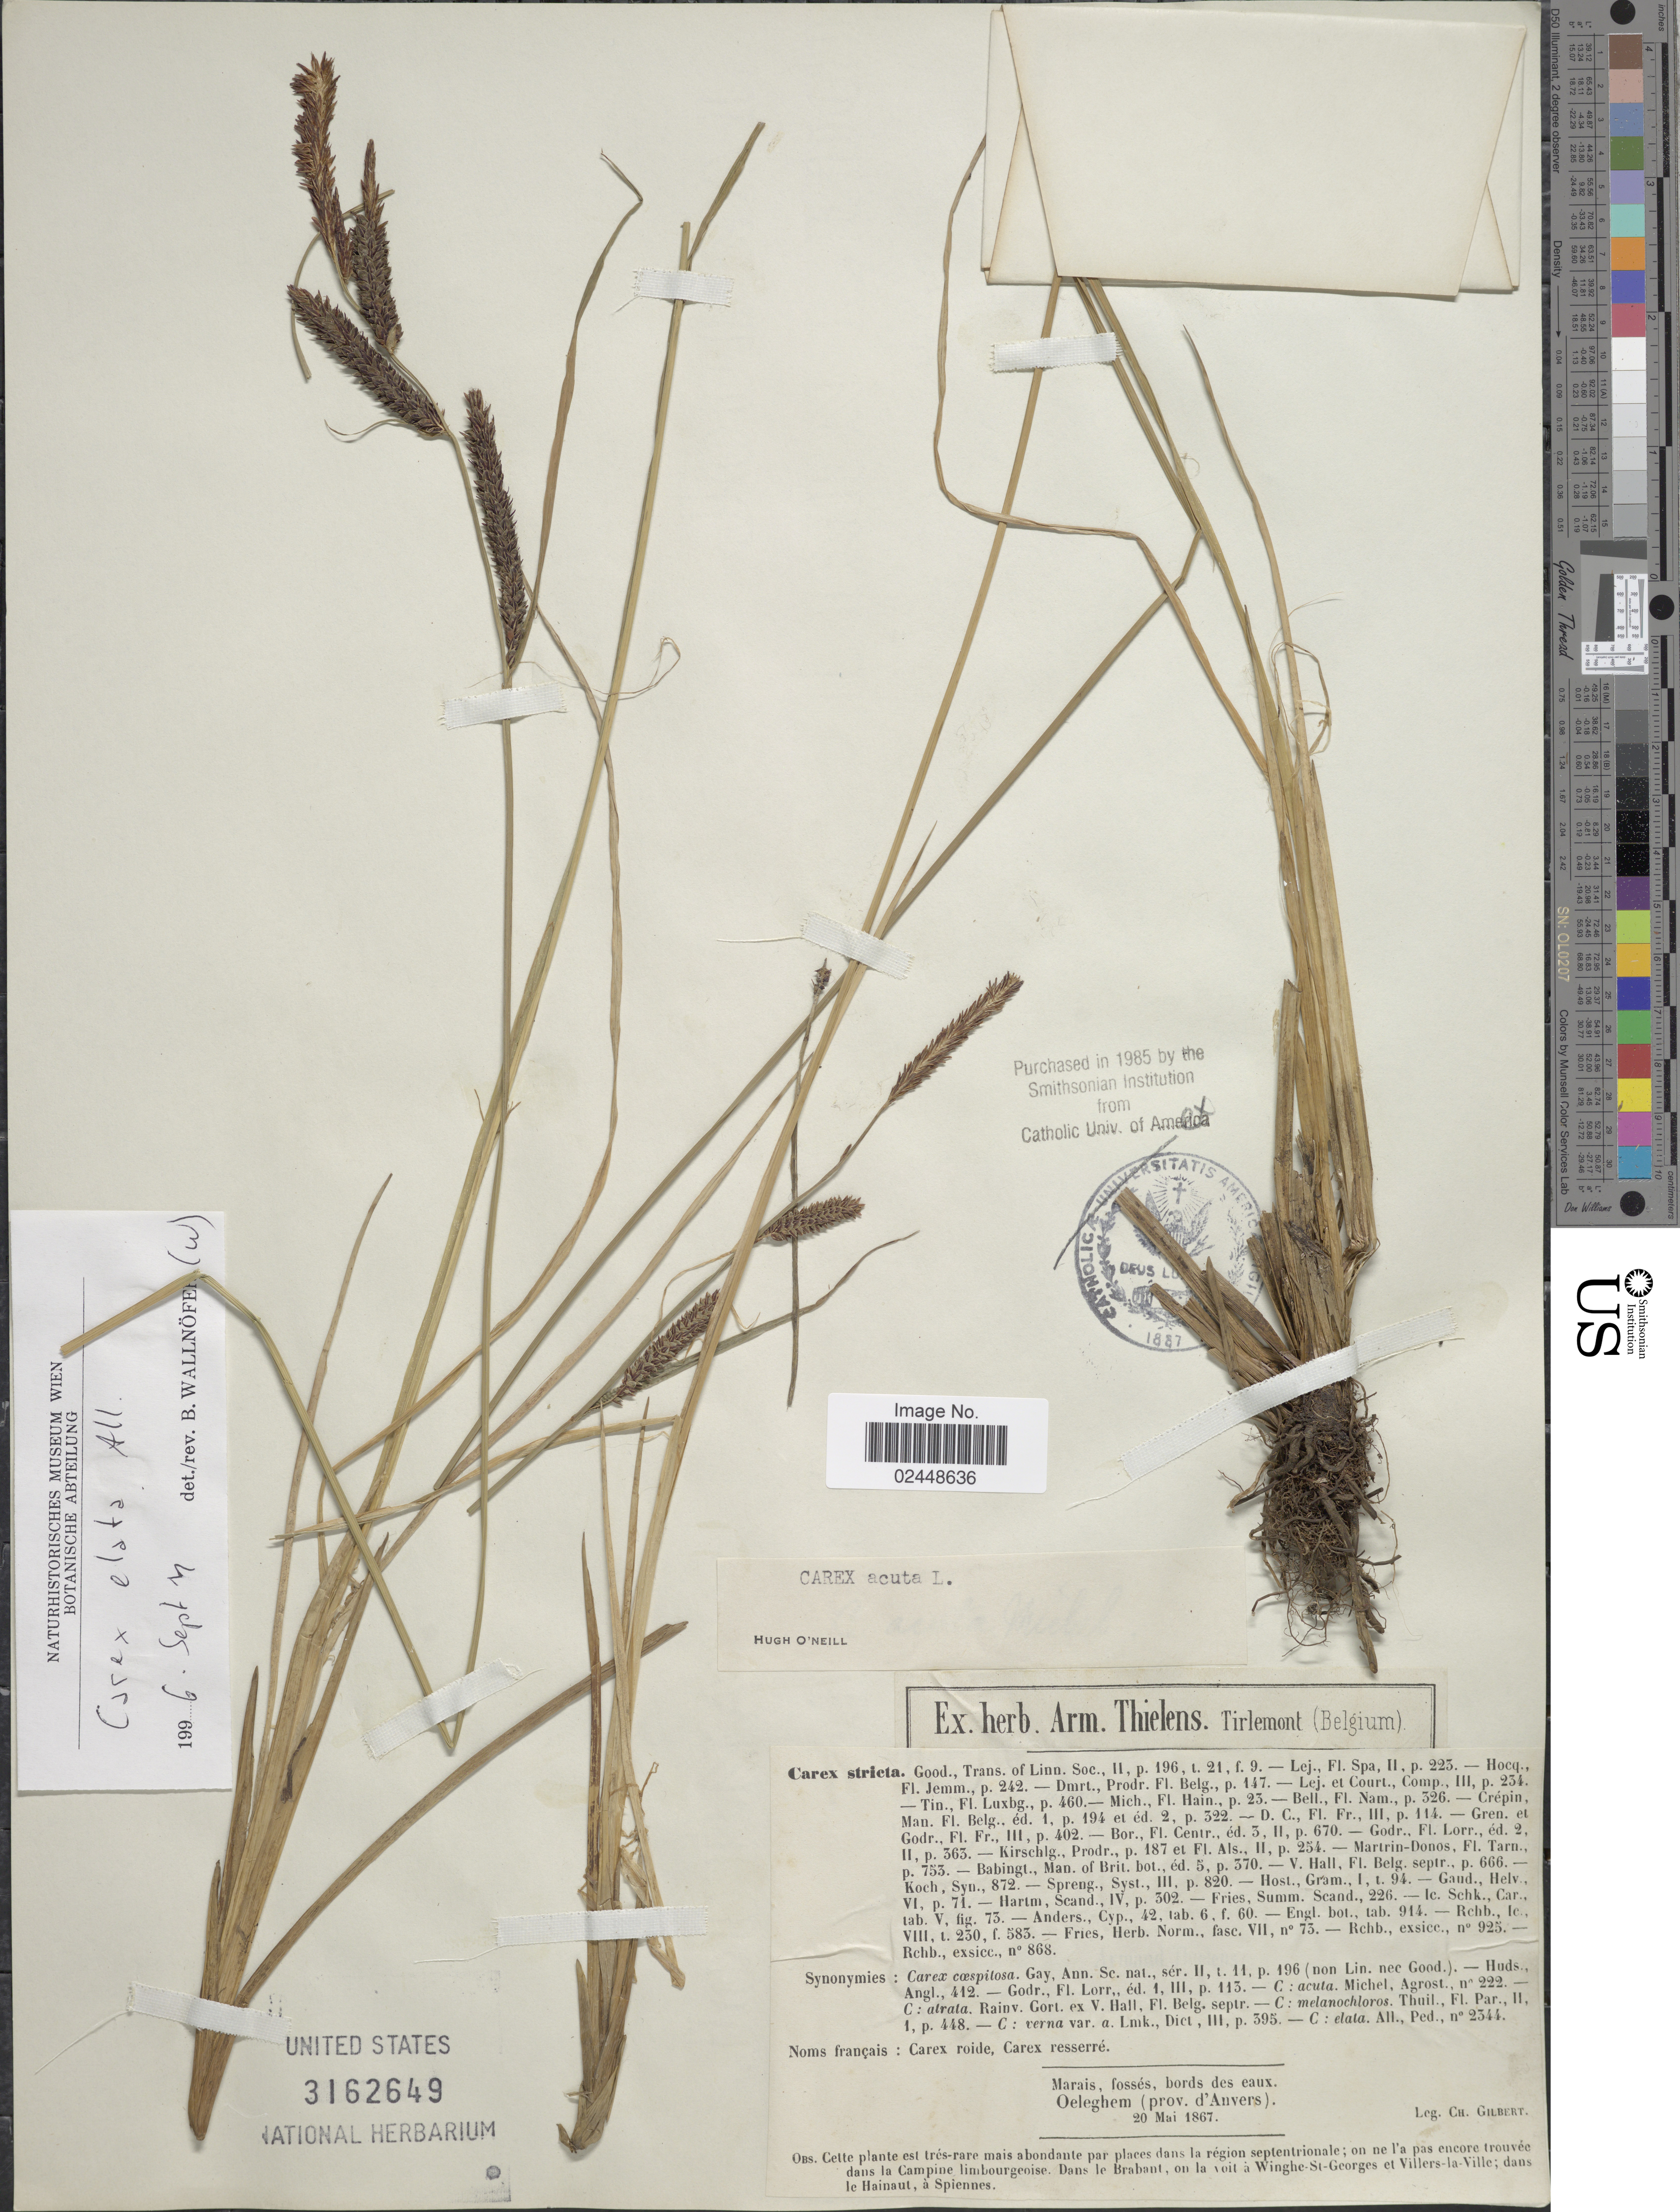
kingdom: Plantae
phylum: Tracheophyta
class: Liliopsida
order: Poales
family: Cyperaceae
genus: Carex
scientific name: Carex elata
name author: All.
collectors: C. Gilbert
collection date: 1867-05-20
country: Belgium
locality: Oeleghem (Prov. d'Anvers)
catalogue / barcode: US 3162649